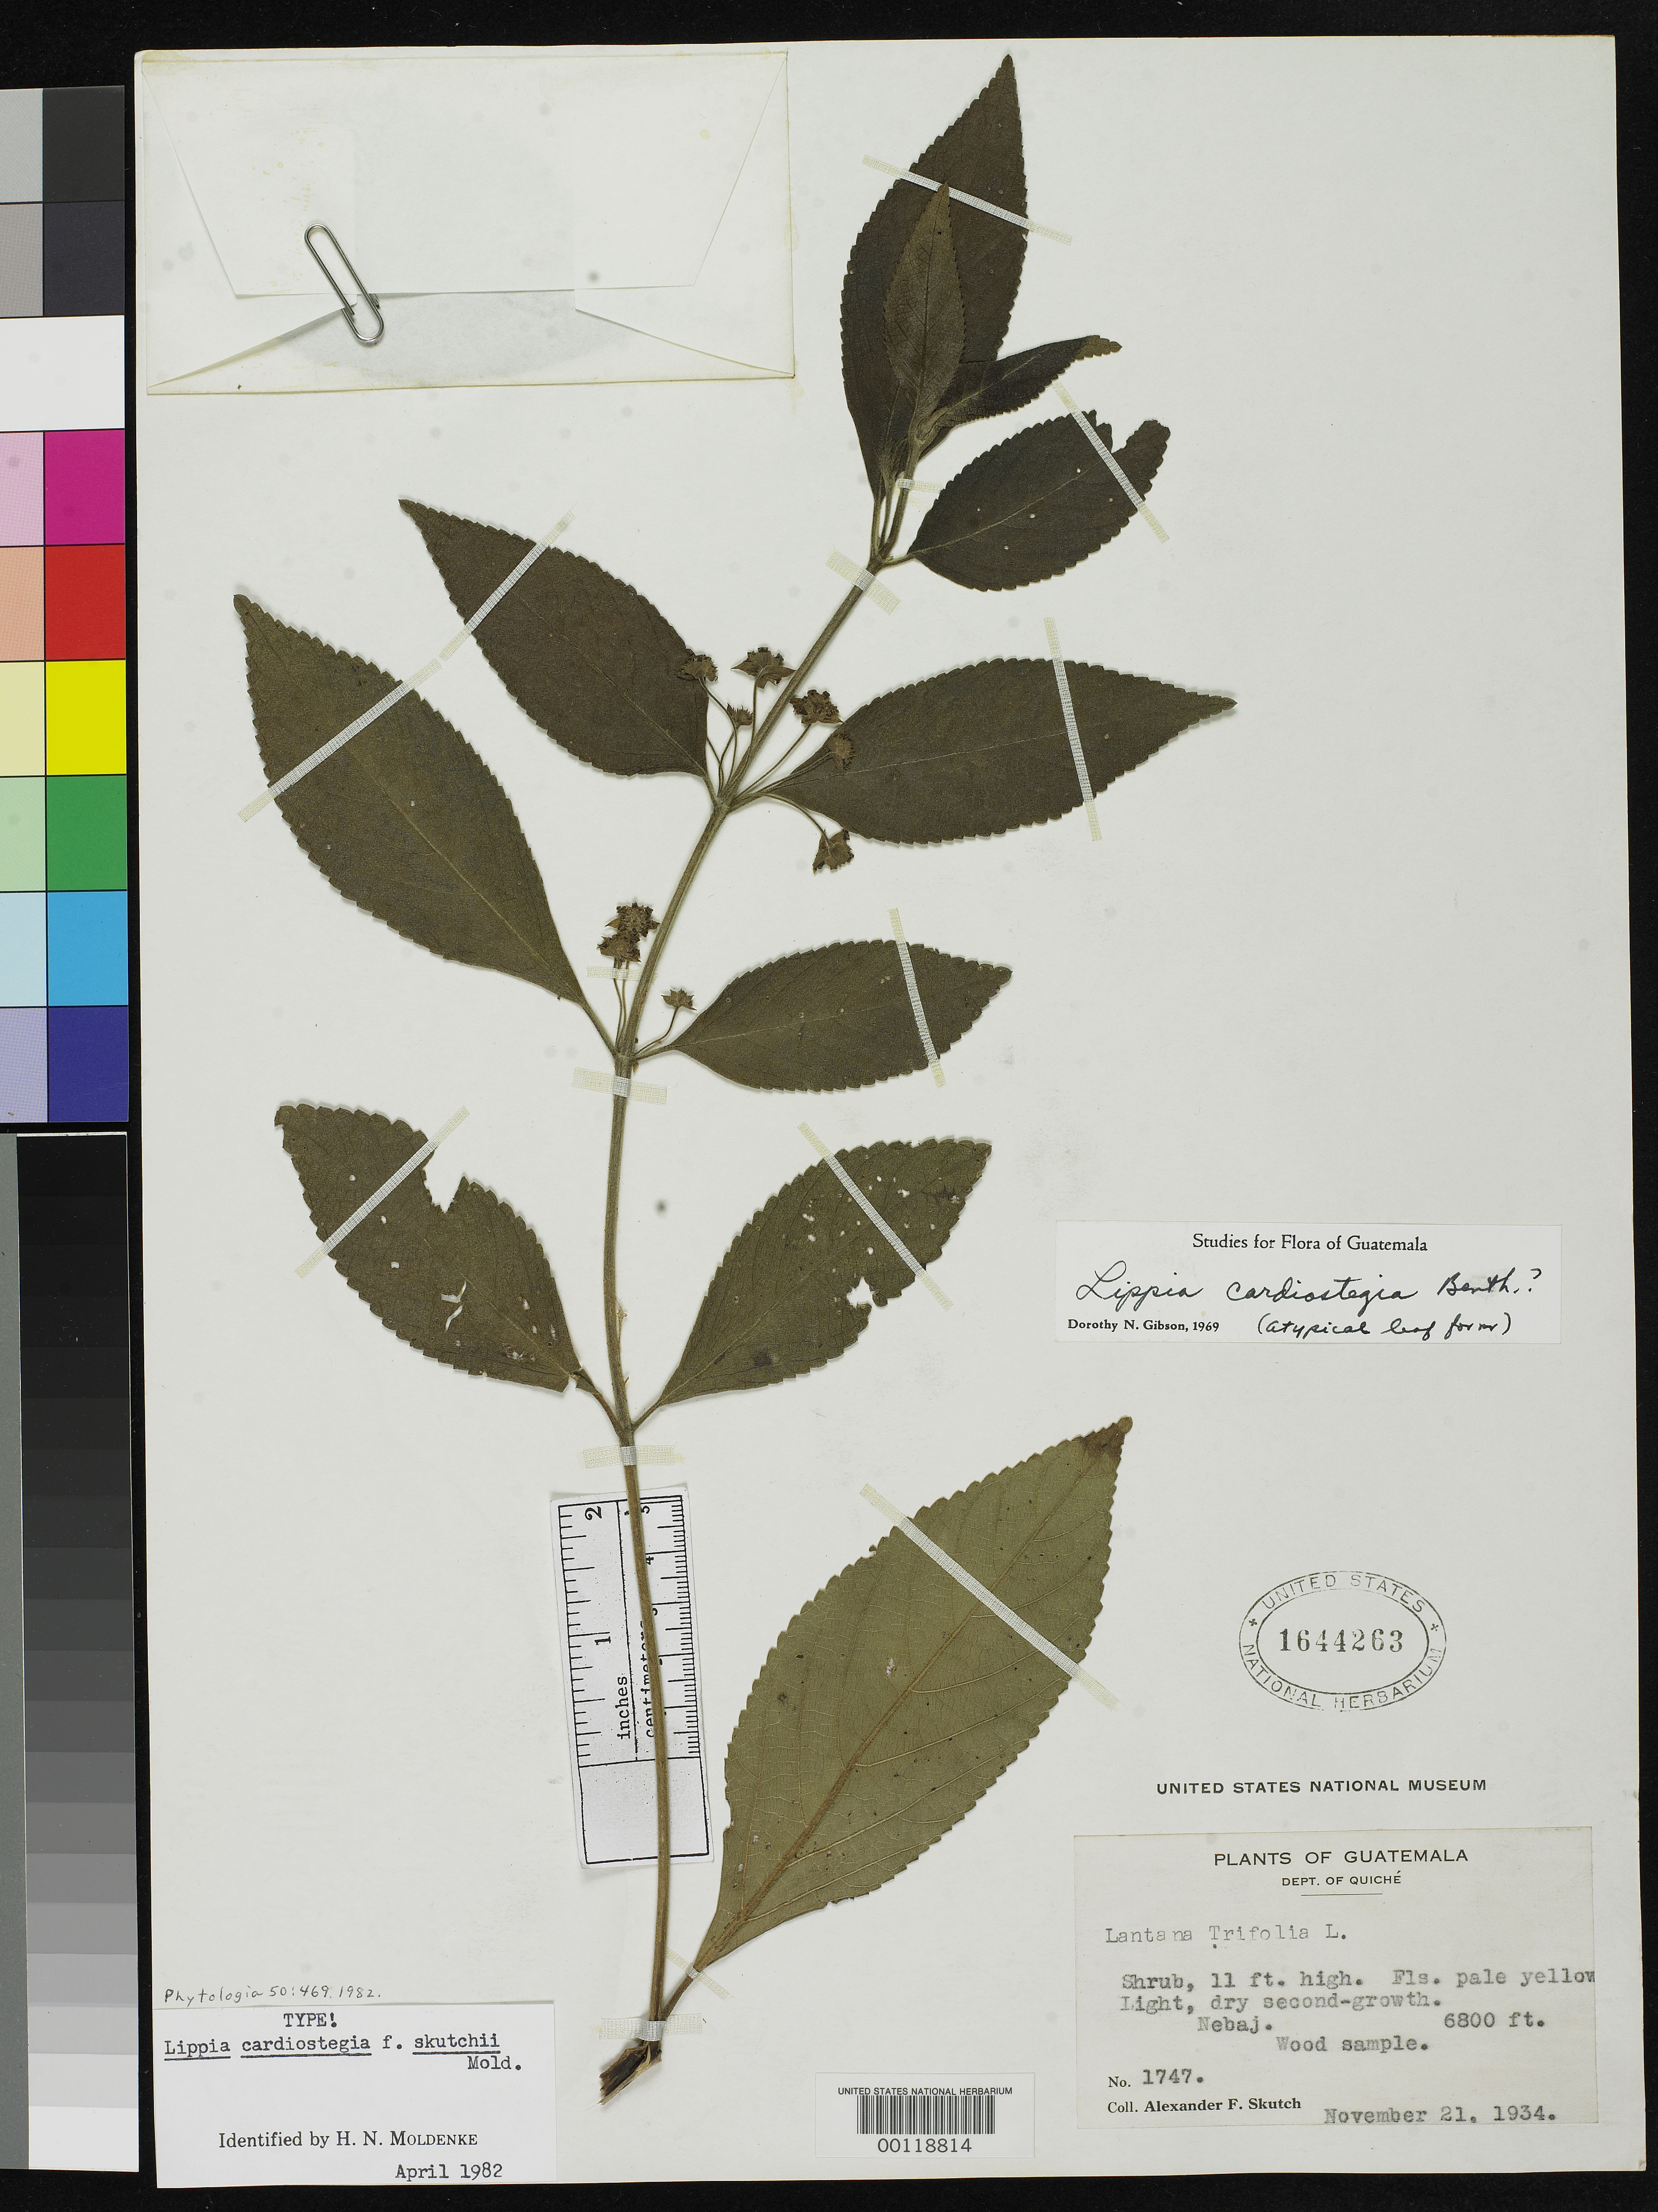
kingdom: Plantae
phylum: Tracheophyta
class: Magnoliopsida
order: Lamiales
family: Verbenaceae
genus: Lippia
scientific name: Lippia cardiostegia f. skutchii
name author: Moldenke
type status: Holotype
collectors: A. F. Skutch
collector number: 1747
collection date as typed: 21 Nov 1934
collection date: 1934-11-21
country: Guatemala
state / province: El Quiché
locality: Nebaj; alt. 6800 Ft.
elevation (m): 2073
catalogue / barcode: US 1644263